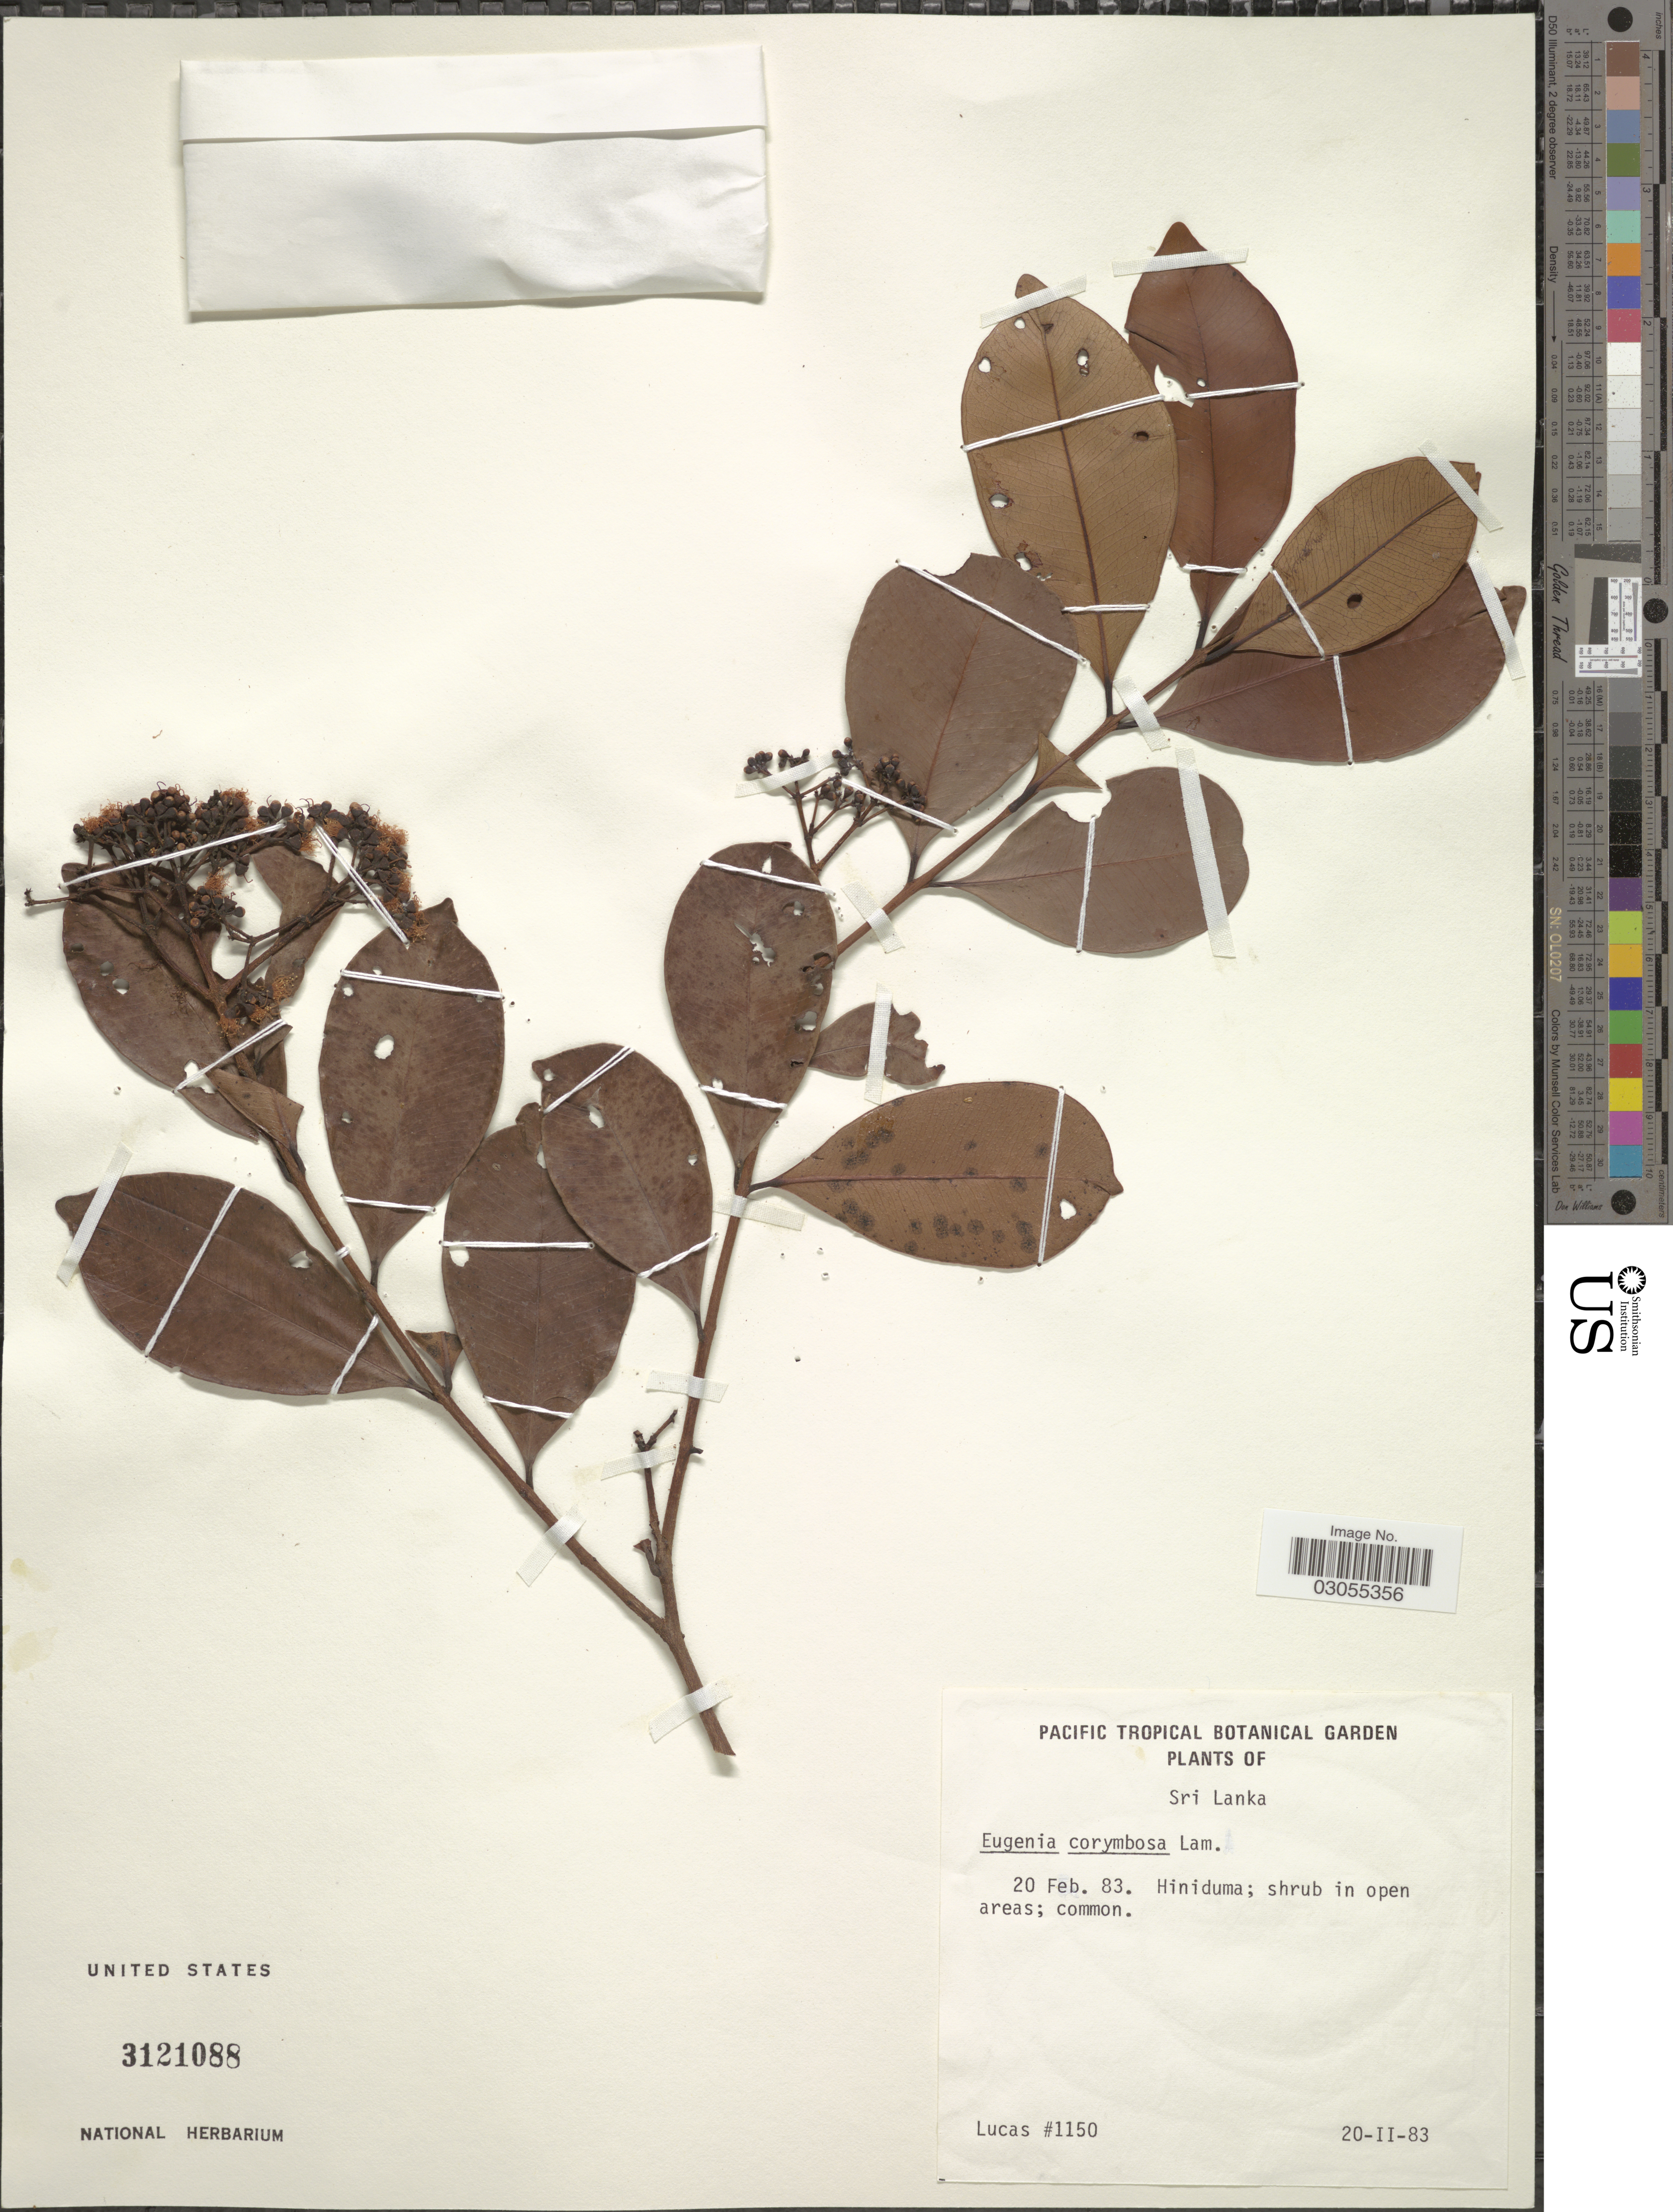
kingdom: Plantae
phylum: Tracheophyta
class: Magnoliopsida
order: Myrtales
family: Myrtaceae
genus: Syzygium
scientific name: Syzygium caryophyllatum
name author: (L.) Alston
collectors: Lucas, --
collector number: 1150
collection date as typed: Transcribed d/m/y: 20/2/83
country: Sri Lanka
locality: Hiniduma.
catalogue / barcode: US 3121088